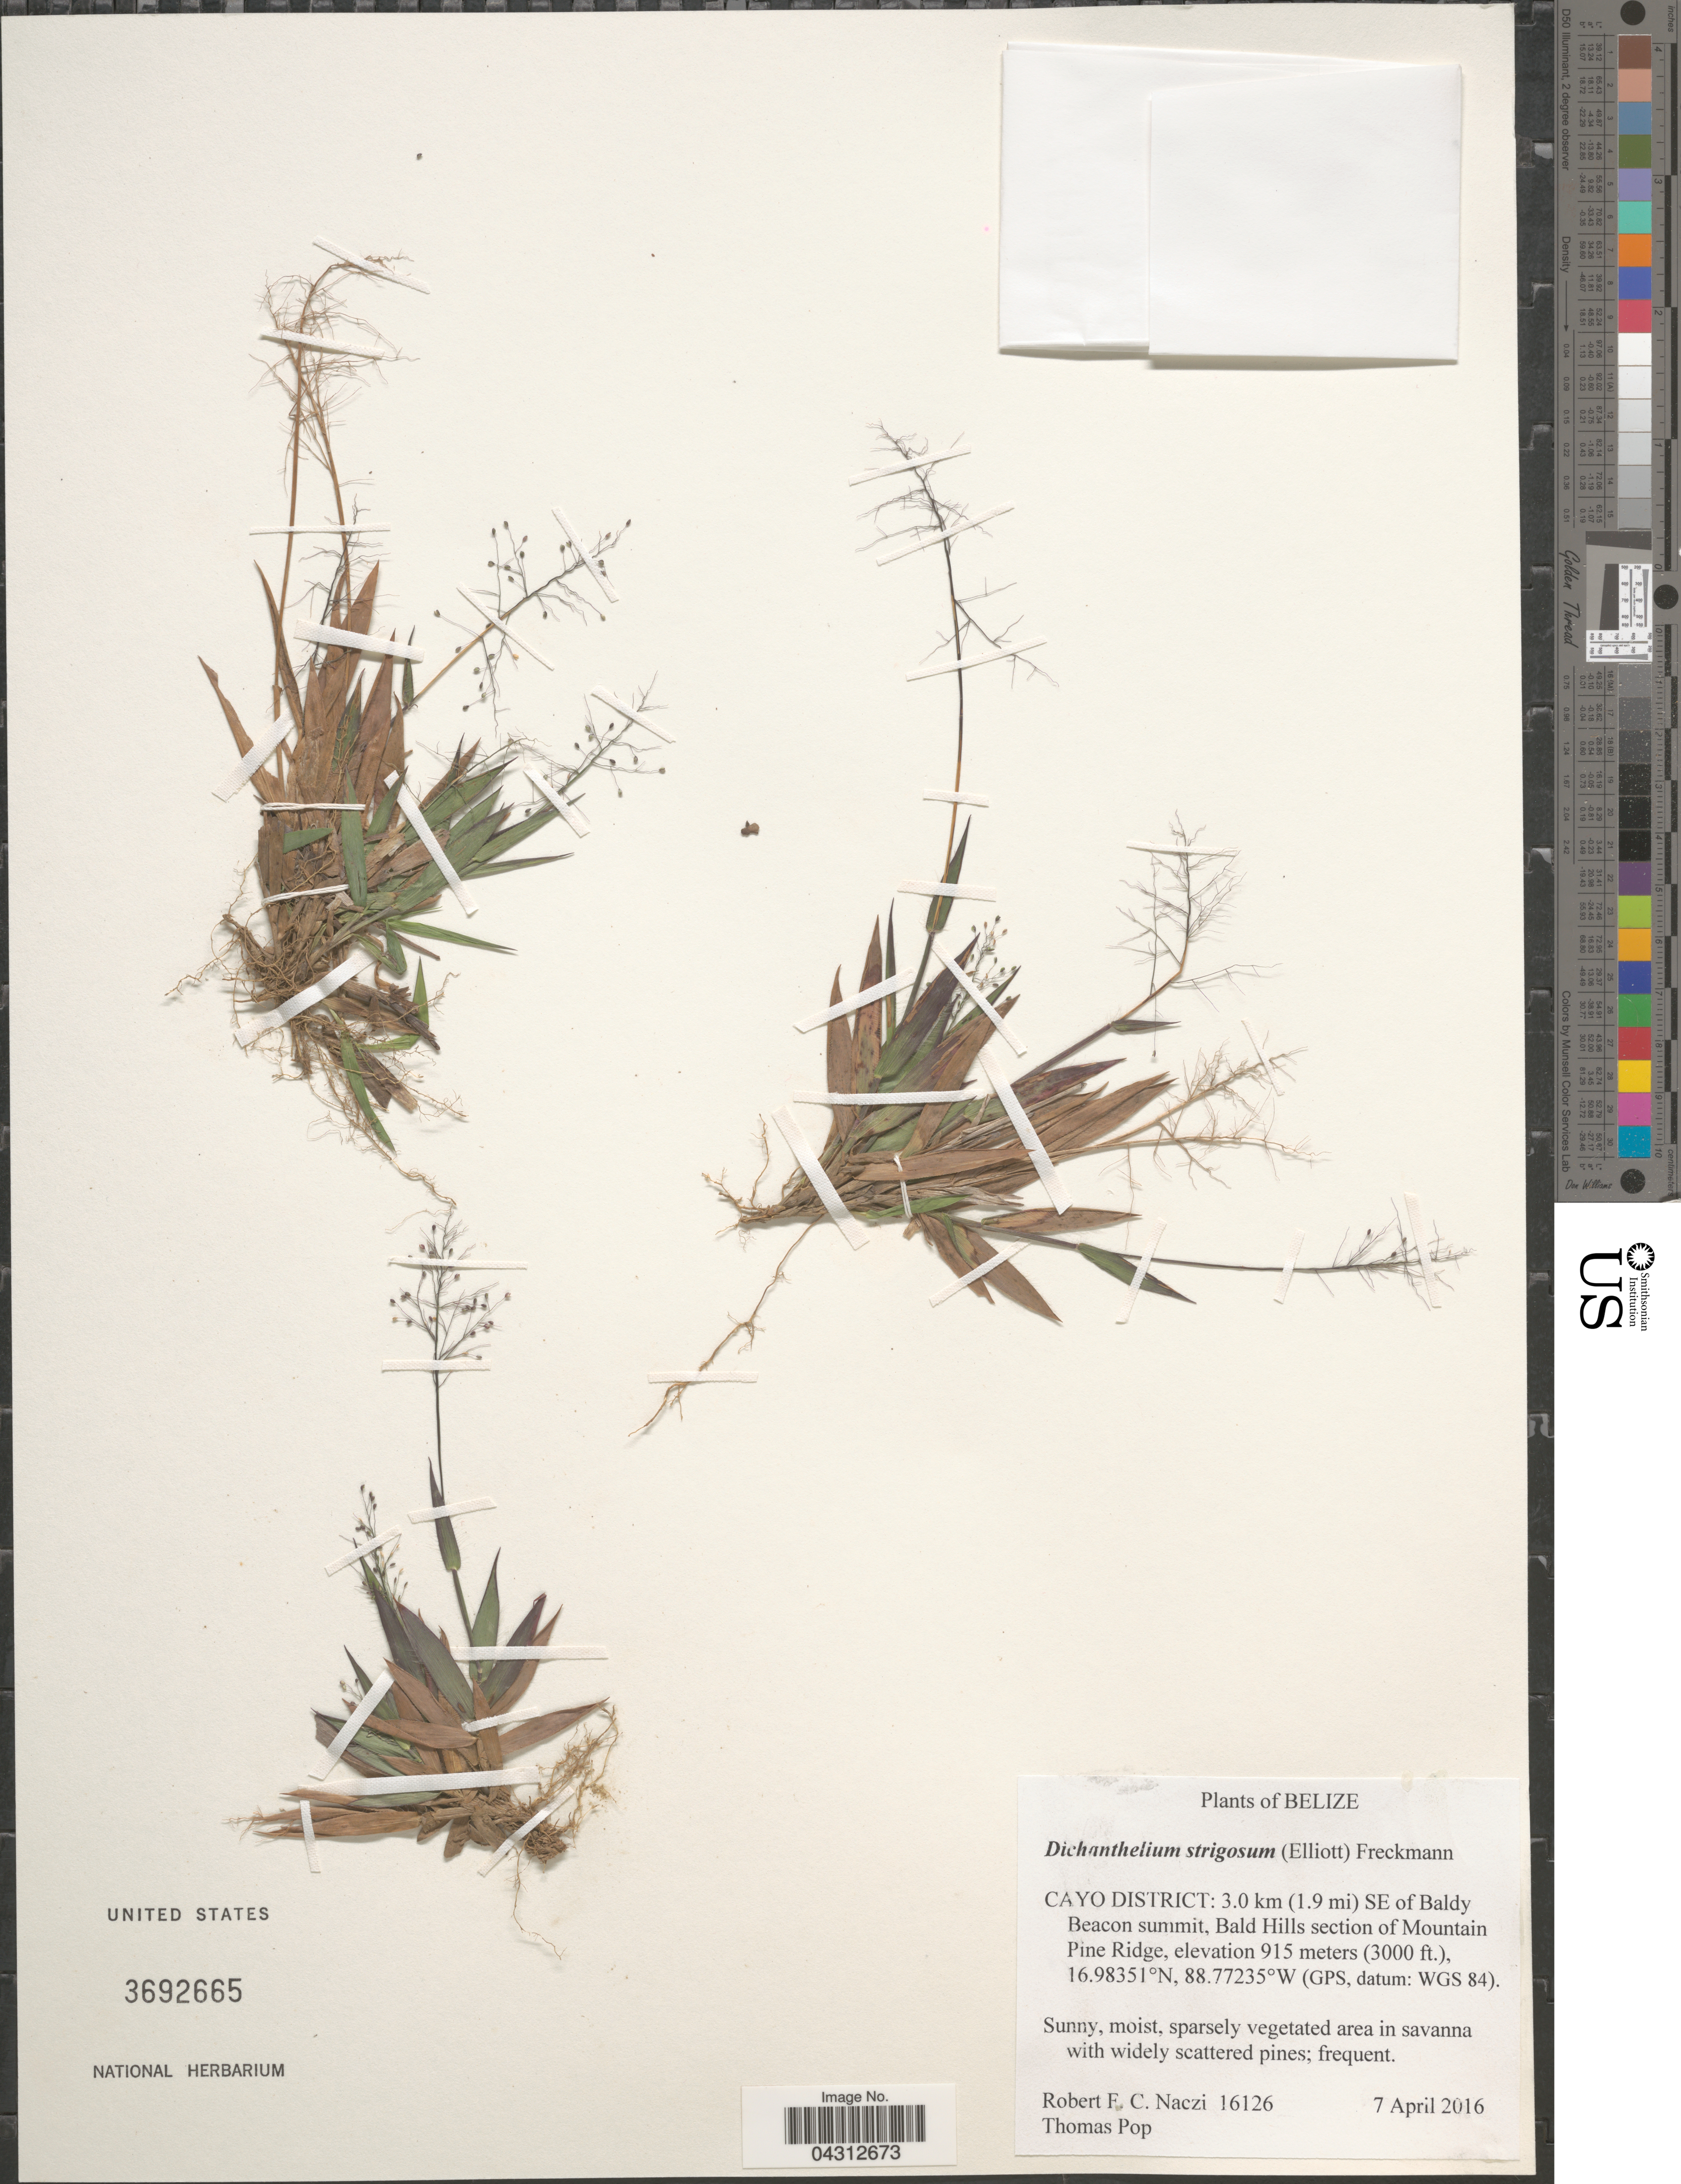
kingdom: Plantae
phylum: Tracheophyta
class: Liliopsida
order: Poales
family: Poaceae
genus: Dichanthelium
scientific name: Dichanthelium strigosum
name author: (Muhl. ex Elliott) Freckmann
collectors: R. F. C. Naczi & T. Pop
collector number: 16126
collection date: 2016-04-07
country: Belize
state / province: Cayo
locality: Cayo District: 3.0 km (1.9 mi) SE of Baldy Beacon summit, Bald Hills section of Mountain Pine Ridge, (GPS, datum: WGS 84).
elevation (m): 915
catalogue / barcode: US 3692665